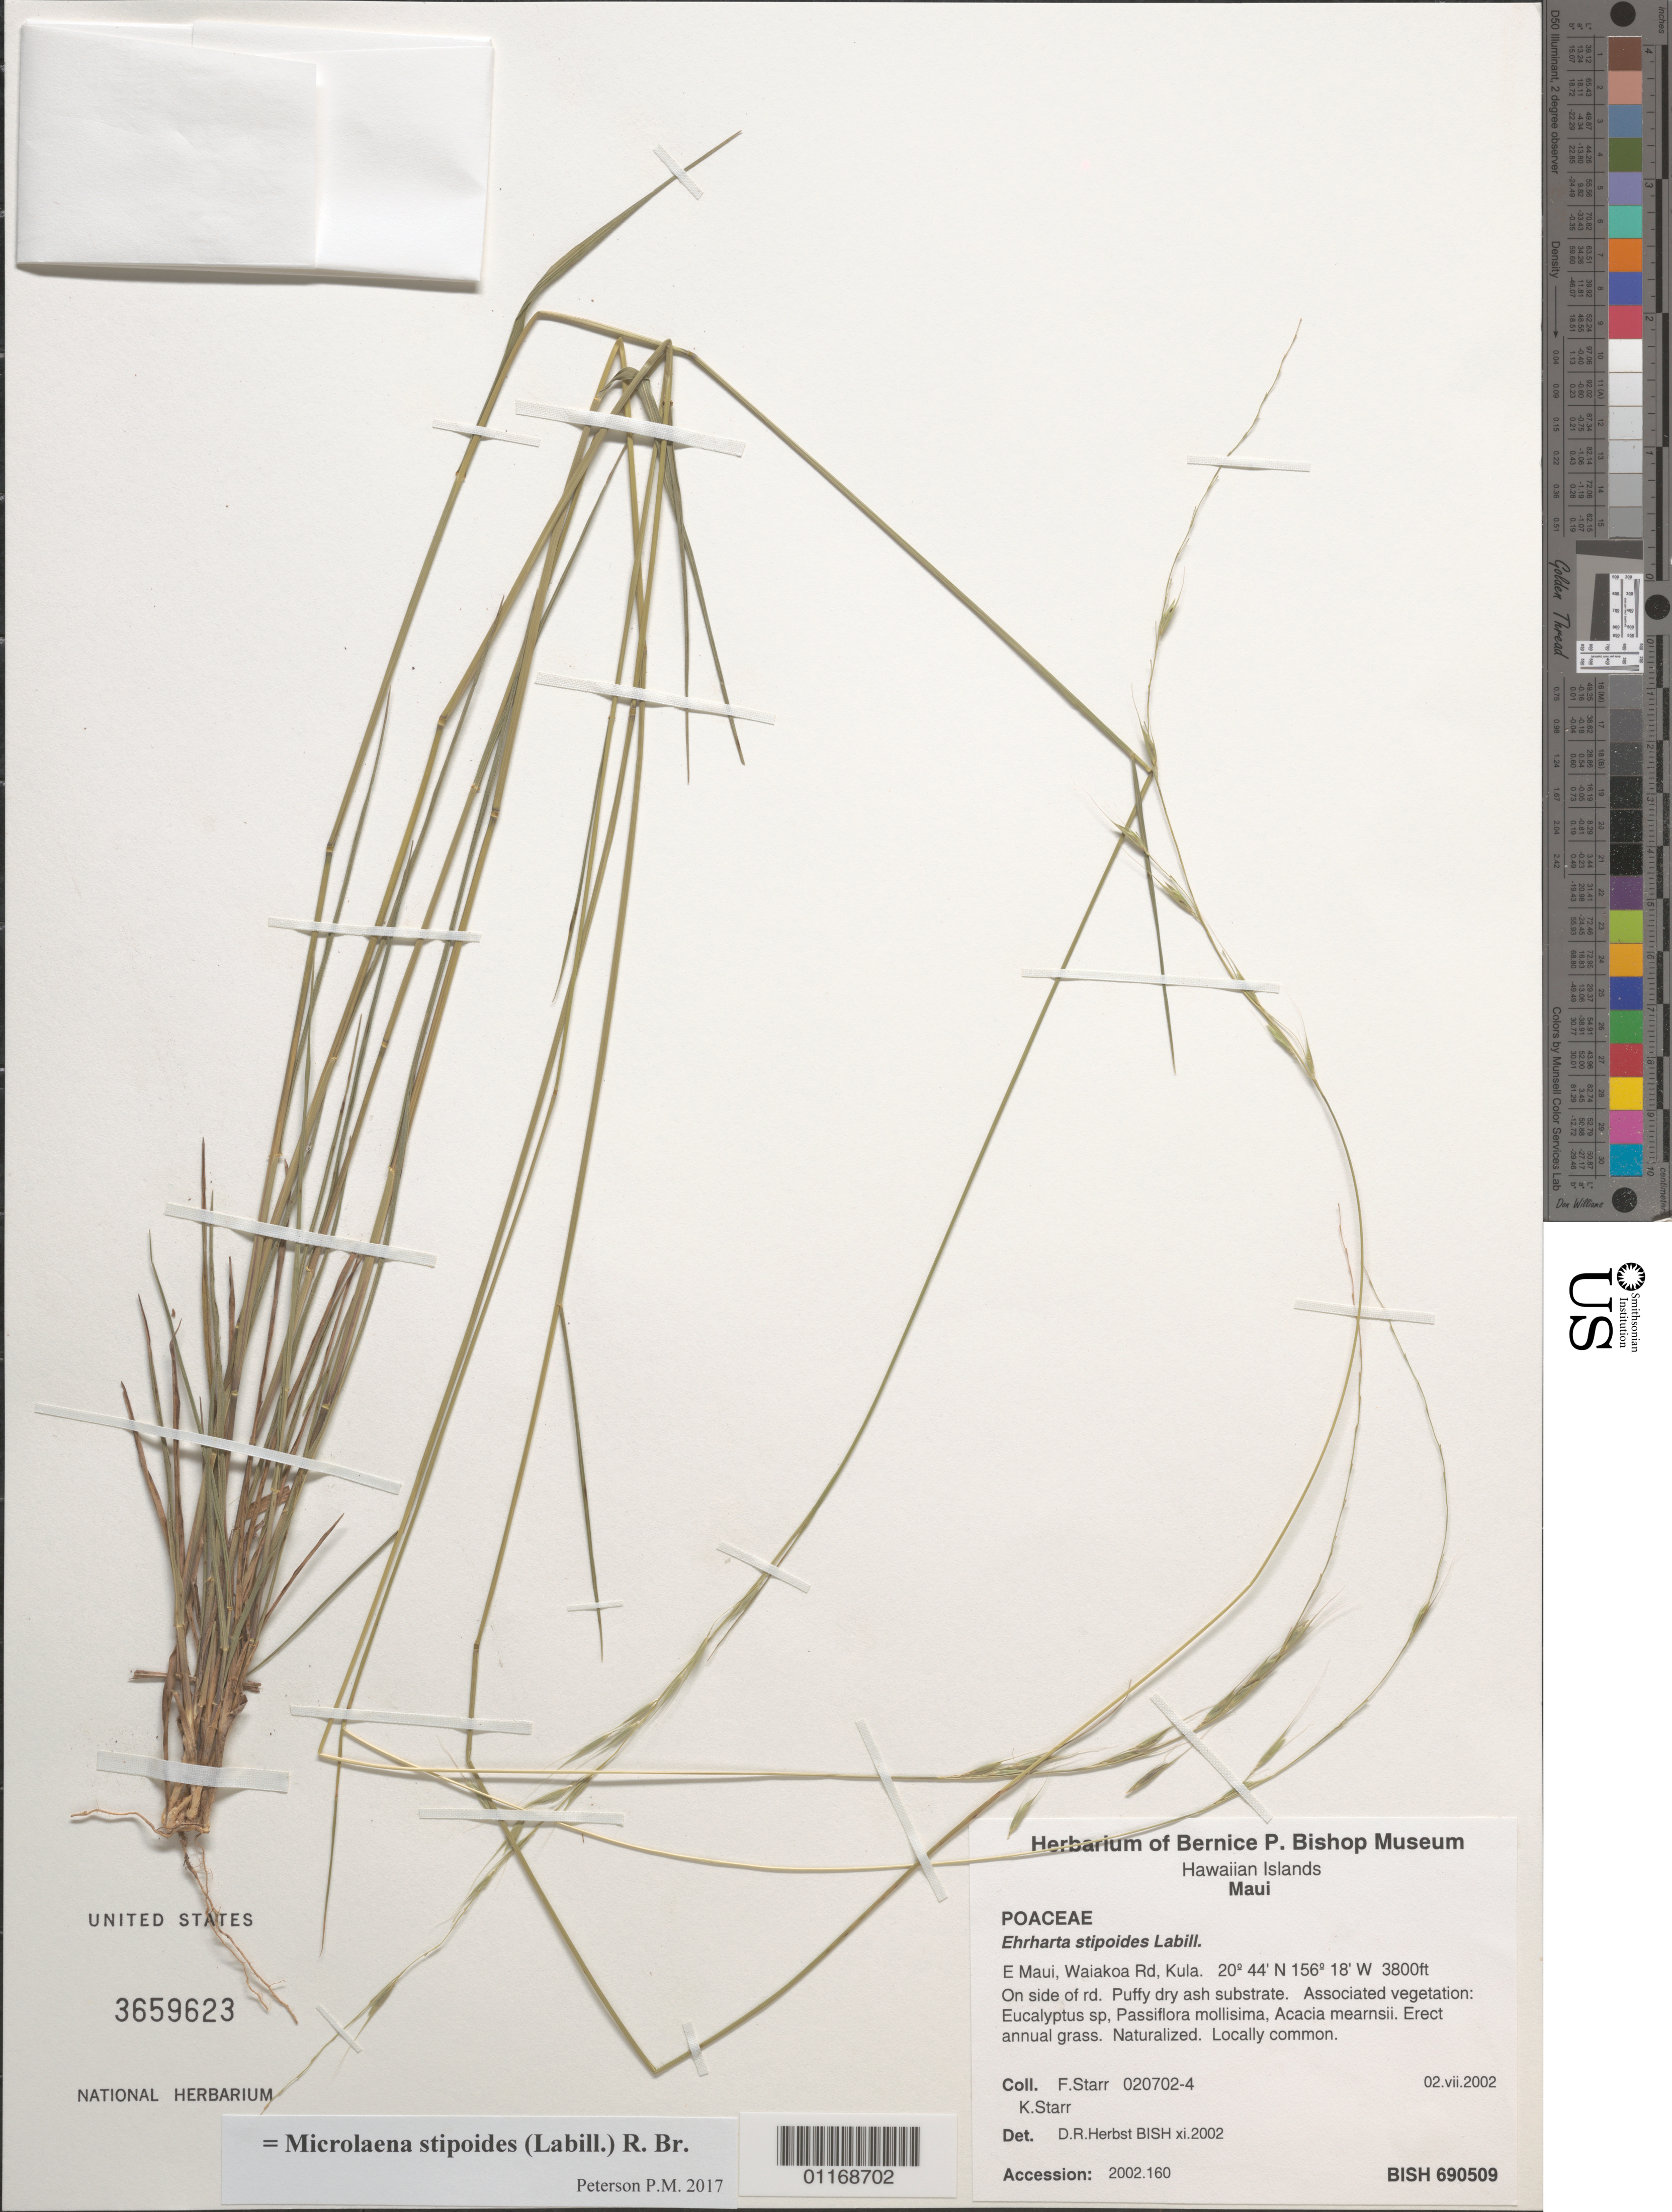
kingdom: Plantae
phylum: Tracheophyta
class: Liliopsida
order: Poales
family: Poaceae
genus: Microlaena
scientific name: Microlaena stipoides var. stipoides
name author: (Labill.) R. Br.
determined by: Faccenda, K.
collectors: F. Starr & K. Starr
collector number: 020702-4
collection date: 2002-07-02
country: United States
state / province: Hawaii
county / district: Maui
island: Maui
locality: E. Maui, Waiakoa Rd., Kula, on side of rd.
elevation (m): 1158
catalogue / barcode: US 3659623